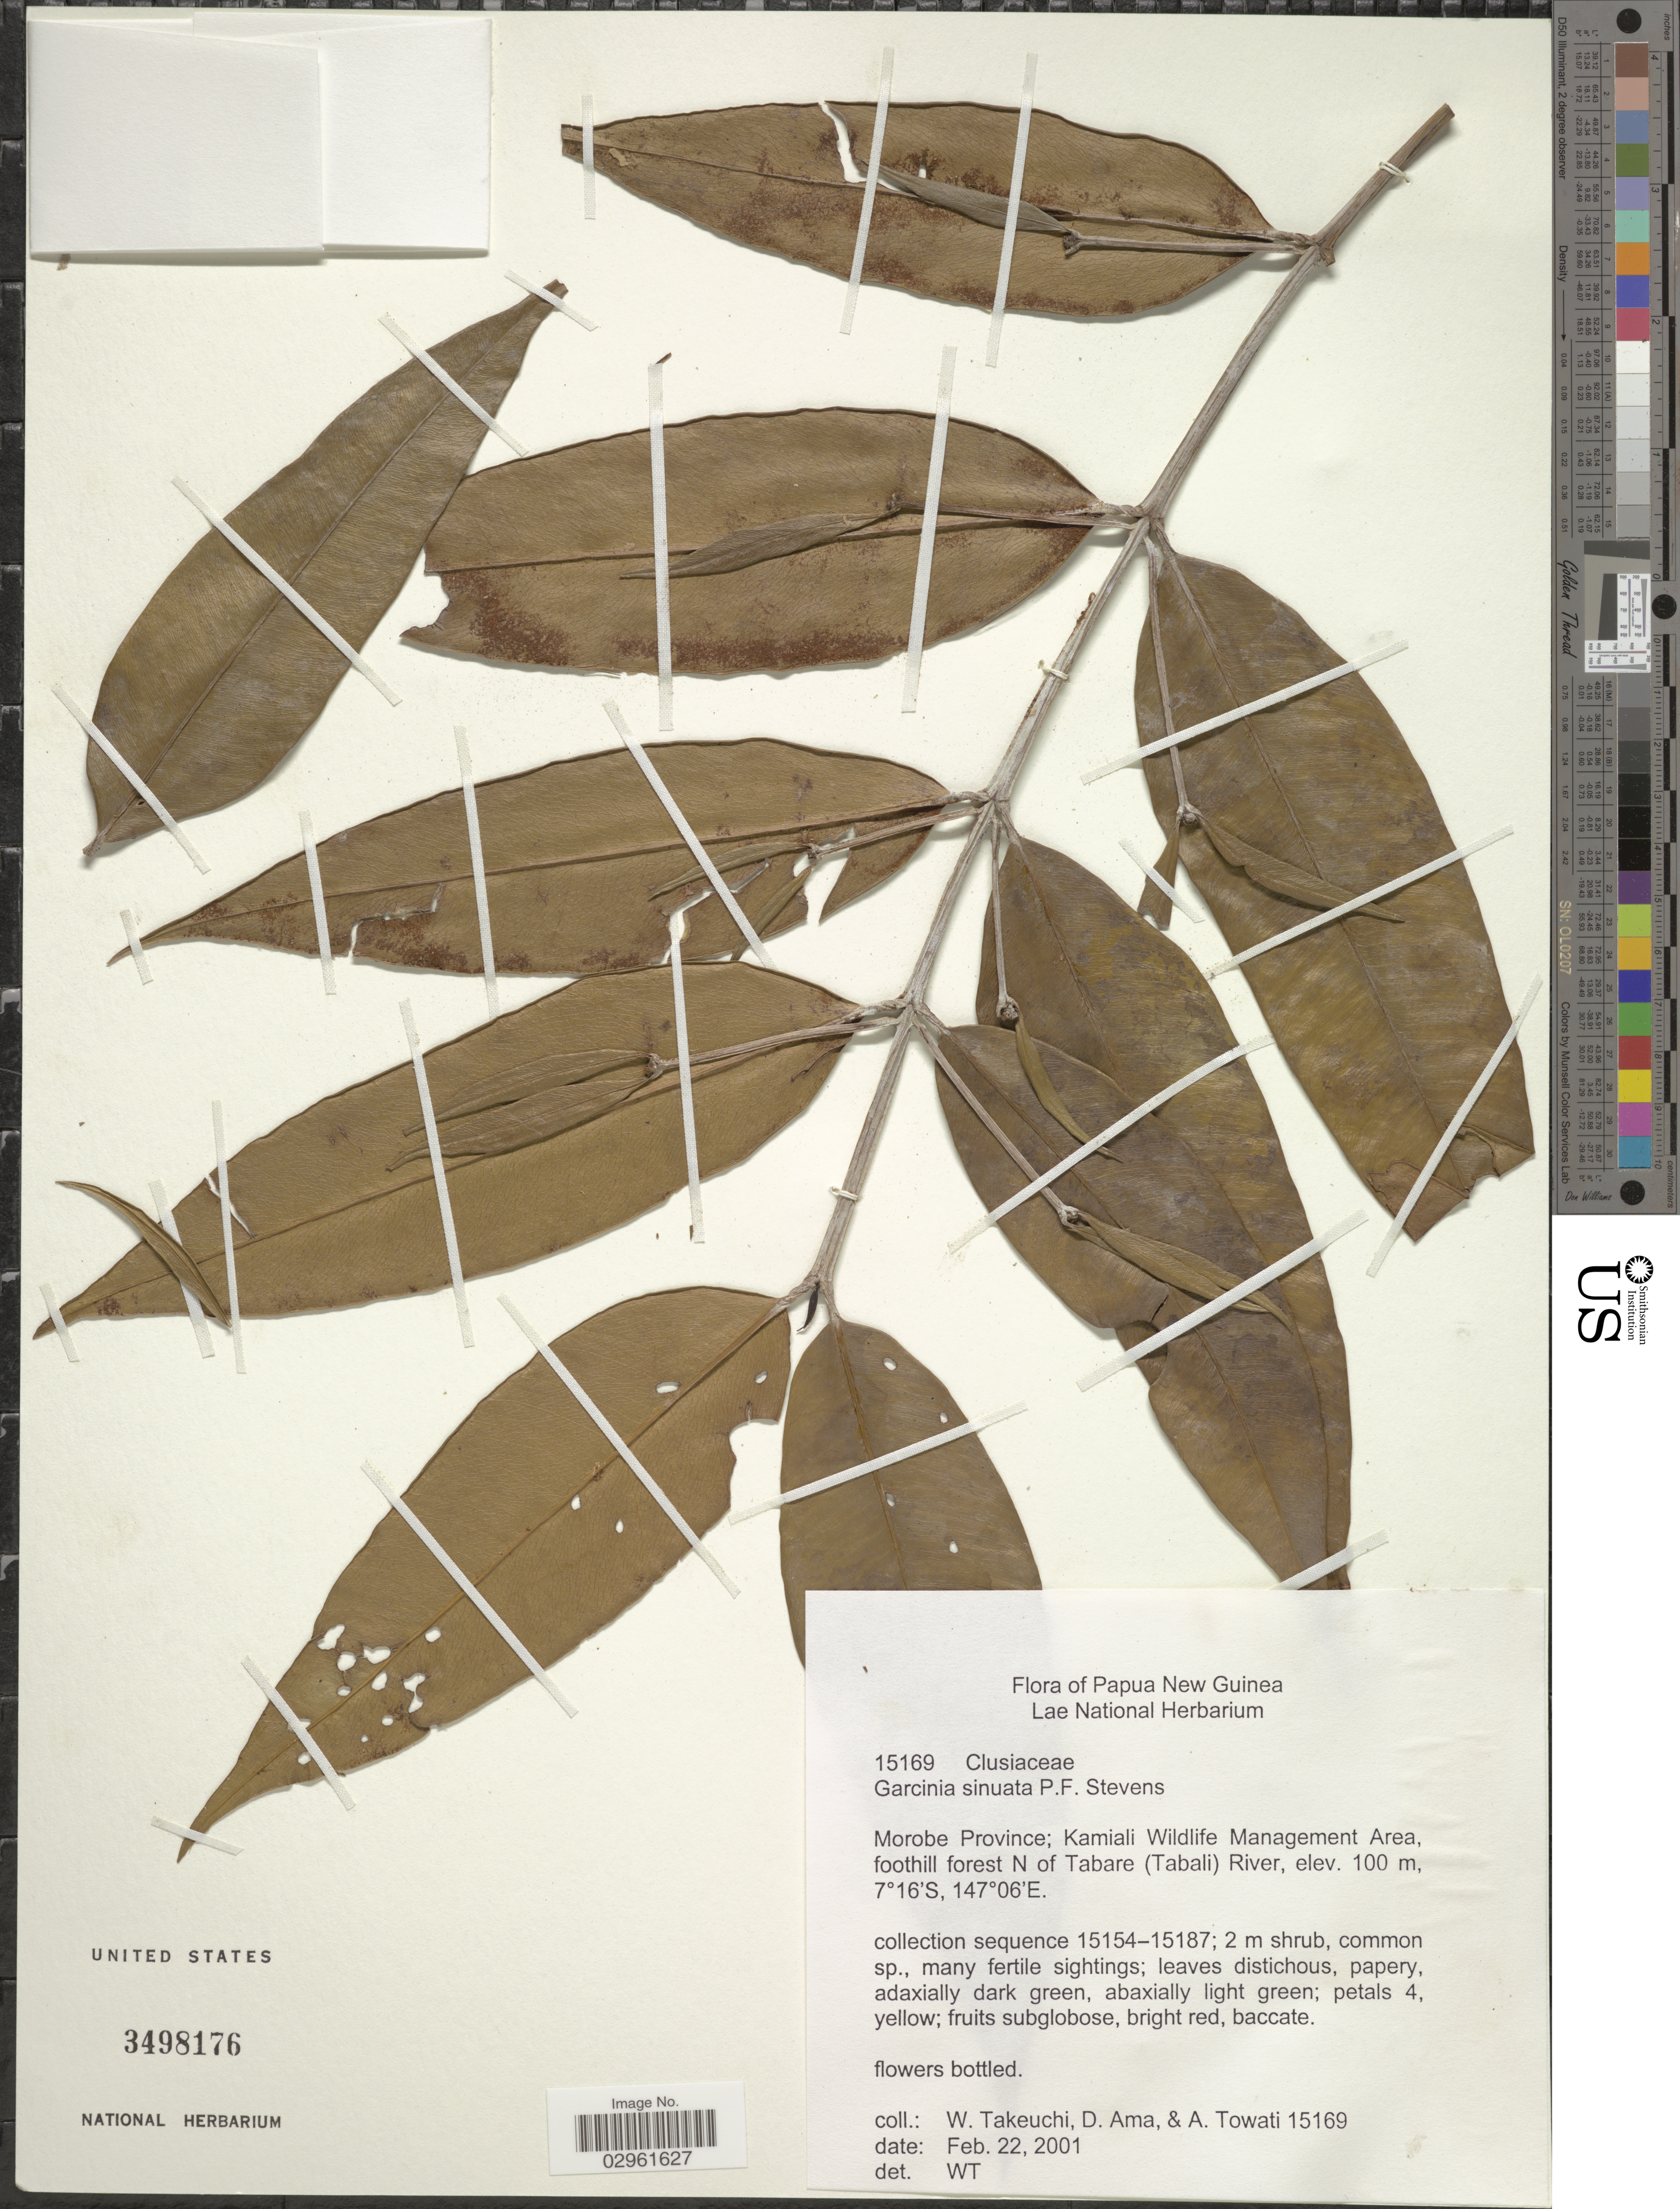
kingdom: Plantae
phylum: Tracheophyta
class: Magnoliopsida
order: Malpighiales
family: Clusiaceae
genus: Garcinia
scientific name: Garcinia sinuata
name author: P.F. Stevens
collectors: W. Takeuchi, D. Ama & A. Towati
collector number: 15169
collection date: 2001-02-22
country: Papua New Guinea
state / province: Morobe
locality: Kamiali Wildlife Management Area, foothill forest N of Tabare (Tabali) River.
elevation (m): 100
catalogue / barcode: US 3498176